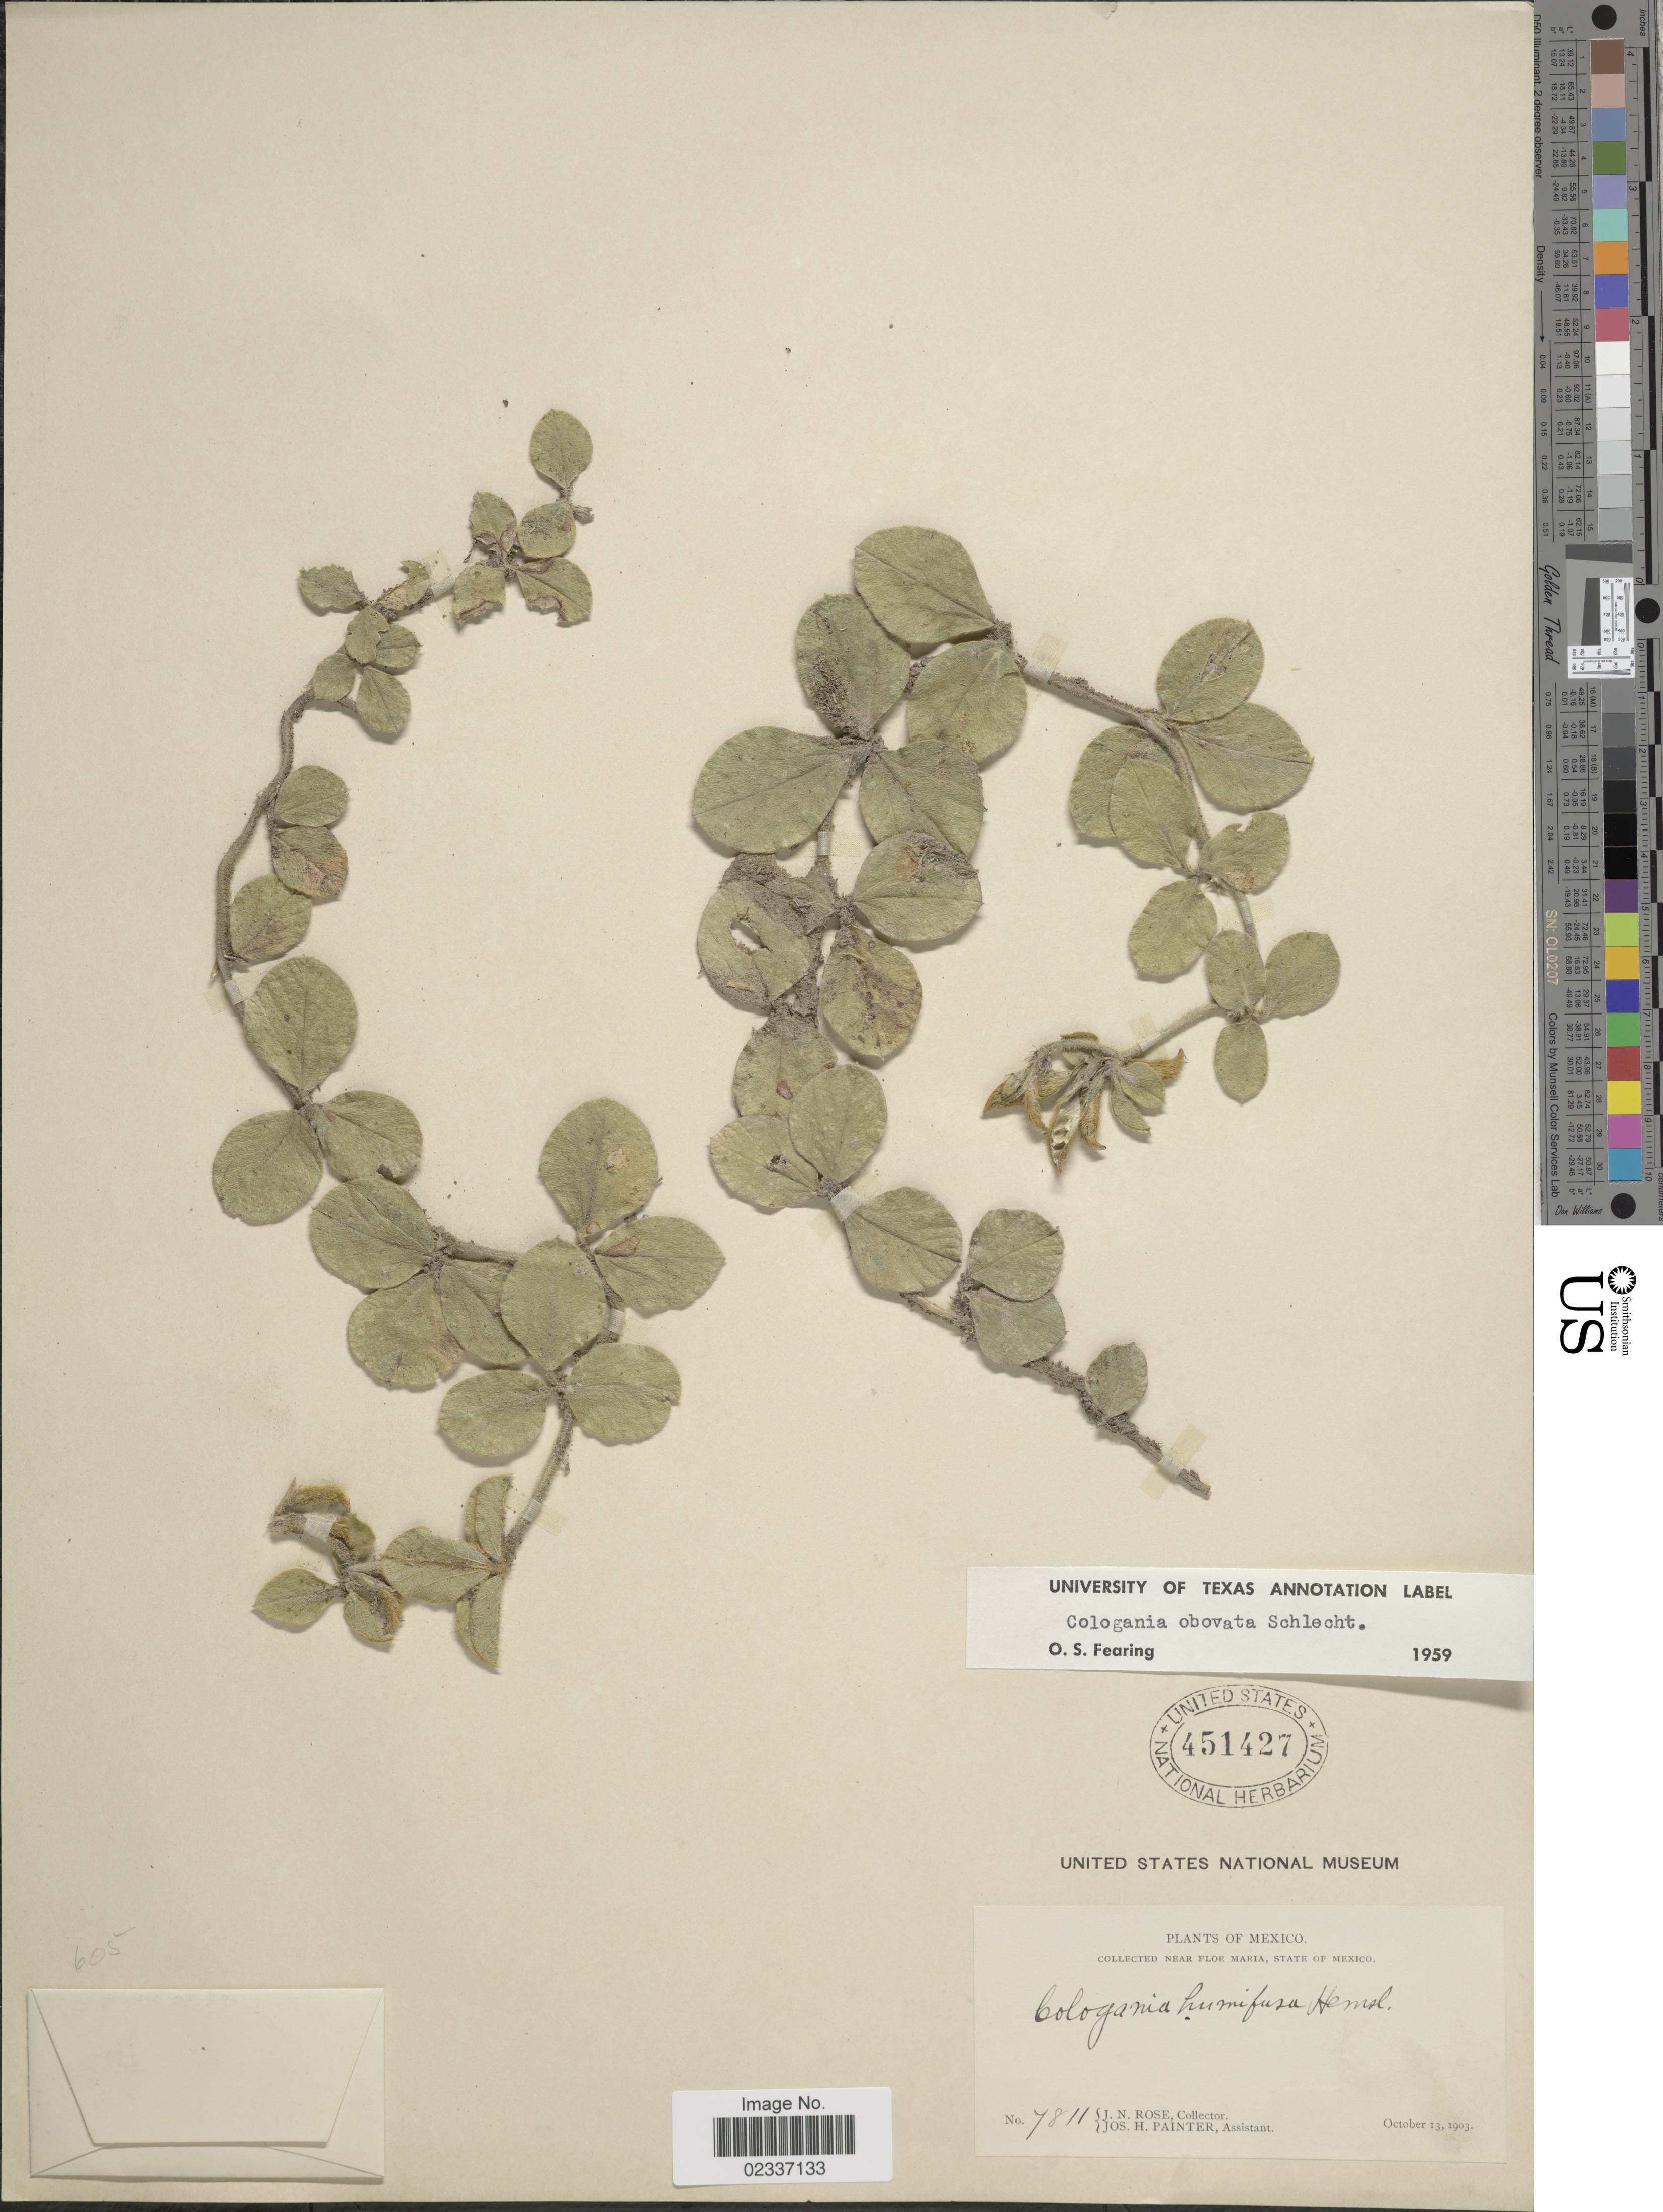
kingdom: Plantae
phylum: Tracheophyta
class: Magnoliopsida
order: Fabales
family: Fabaceae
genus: Cologania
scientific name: Cologania obovata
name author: Schltdl.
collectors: J. N. Rose & J. H. Painter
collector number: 7811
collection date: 1903-10-13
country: Mexico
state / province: México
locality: Near Flor Maria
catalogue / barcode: US 451427